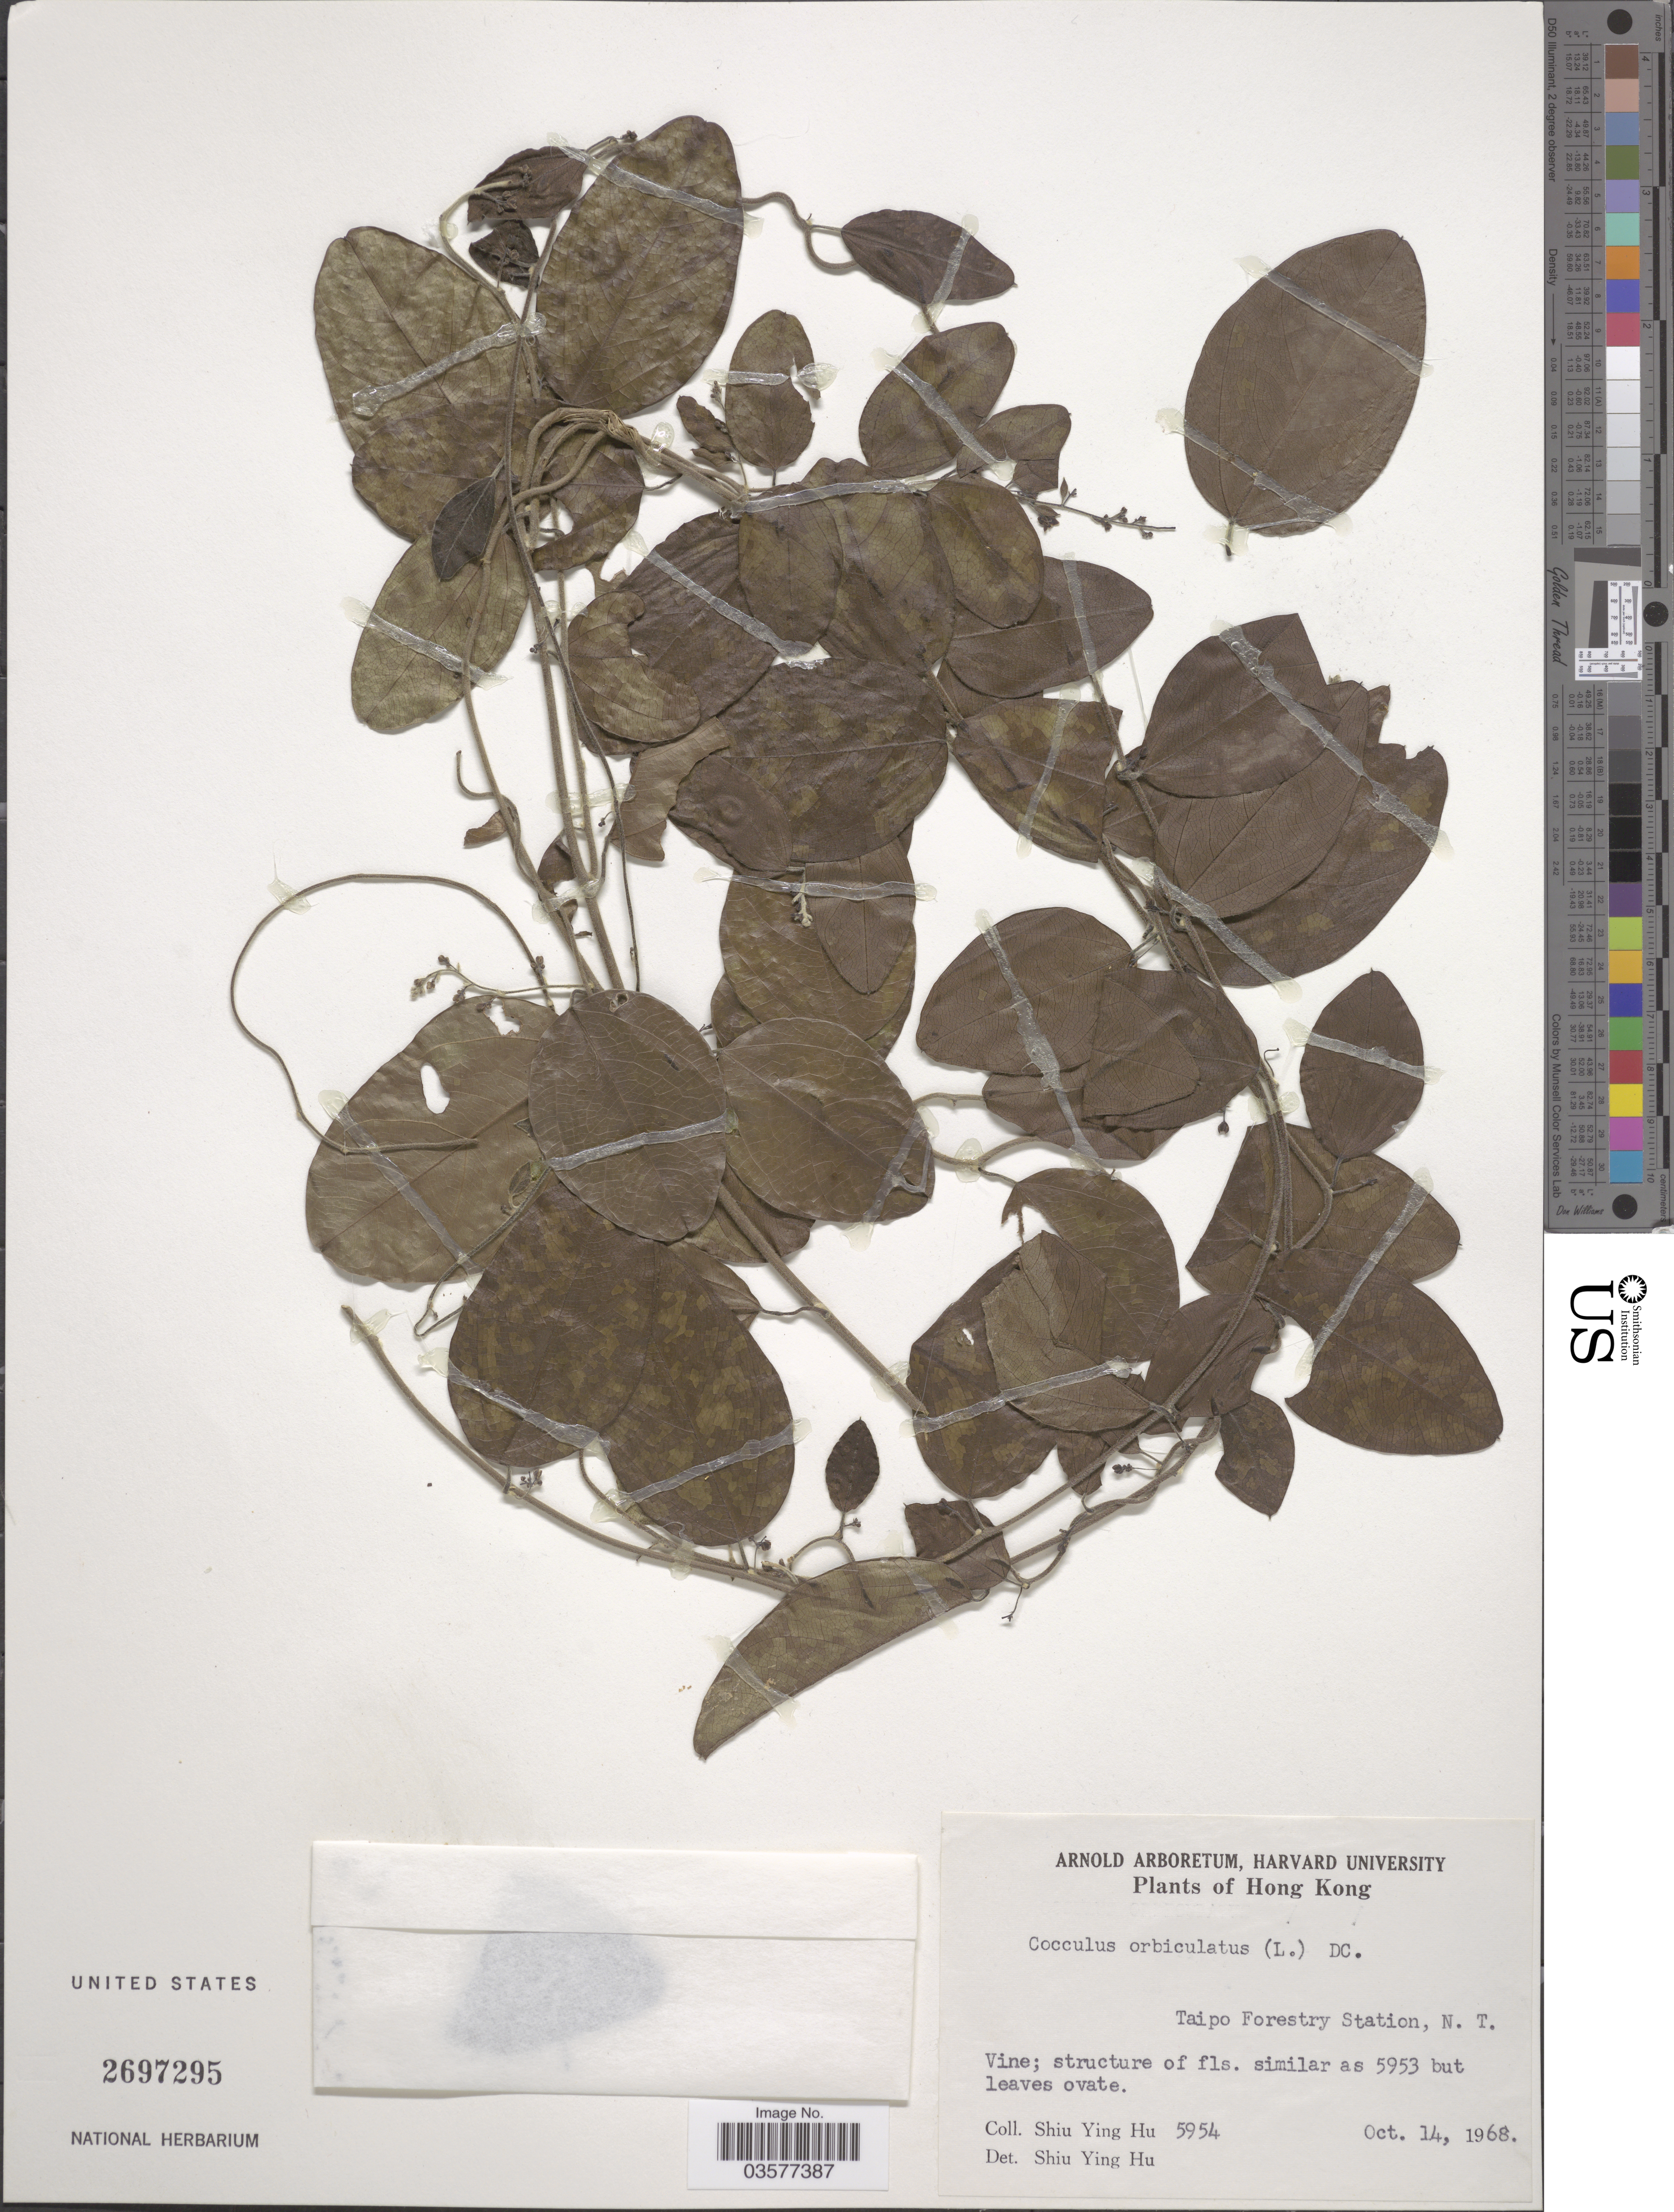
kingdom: Plantae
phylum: Tracheophyta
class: Magnoliopsida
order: Ranunculales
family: Menispermaceae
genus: Cocculus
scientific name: Cocculus orbiculatus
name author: (L.) DC.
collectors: S. Y. Hu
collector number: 5954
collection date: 1968-10-14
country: China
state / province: Hong Kong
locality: Taipo Forestry Station, N. T.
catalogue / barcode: US 2697295